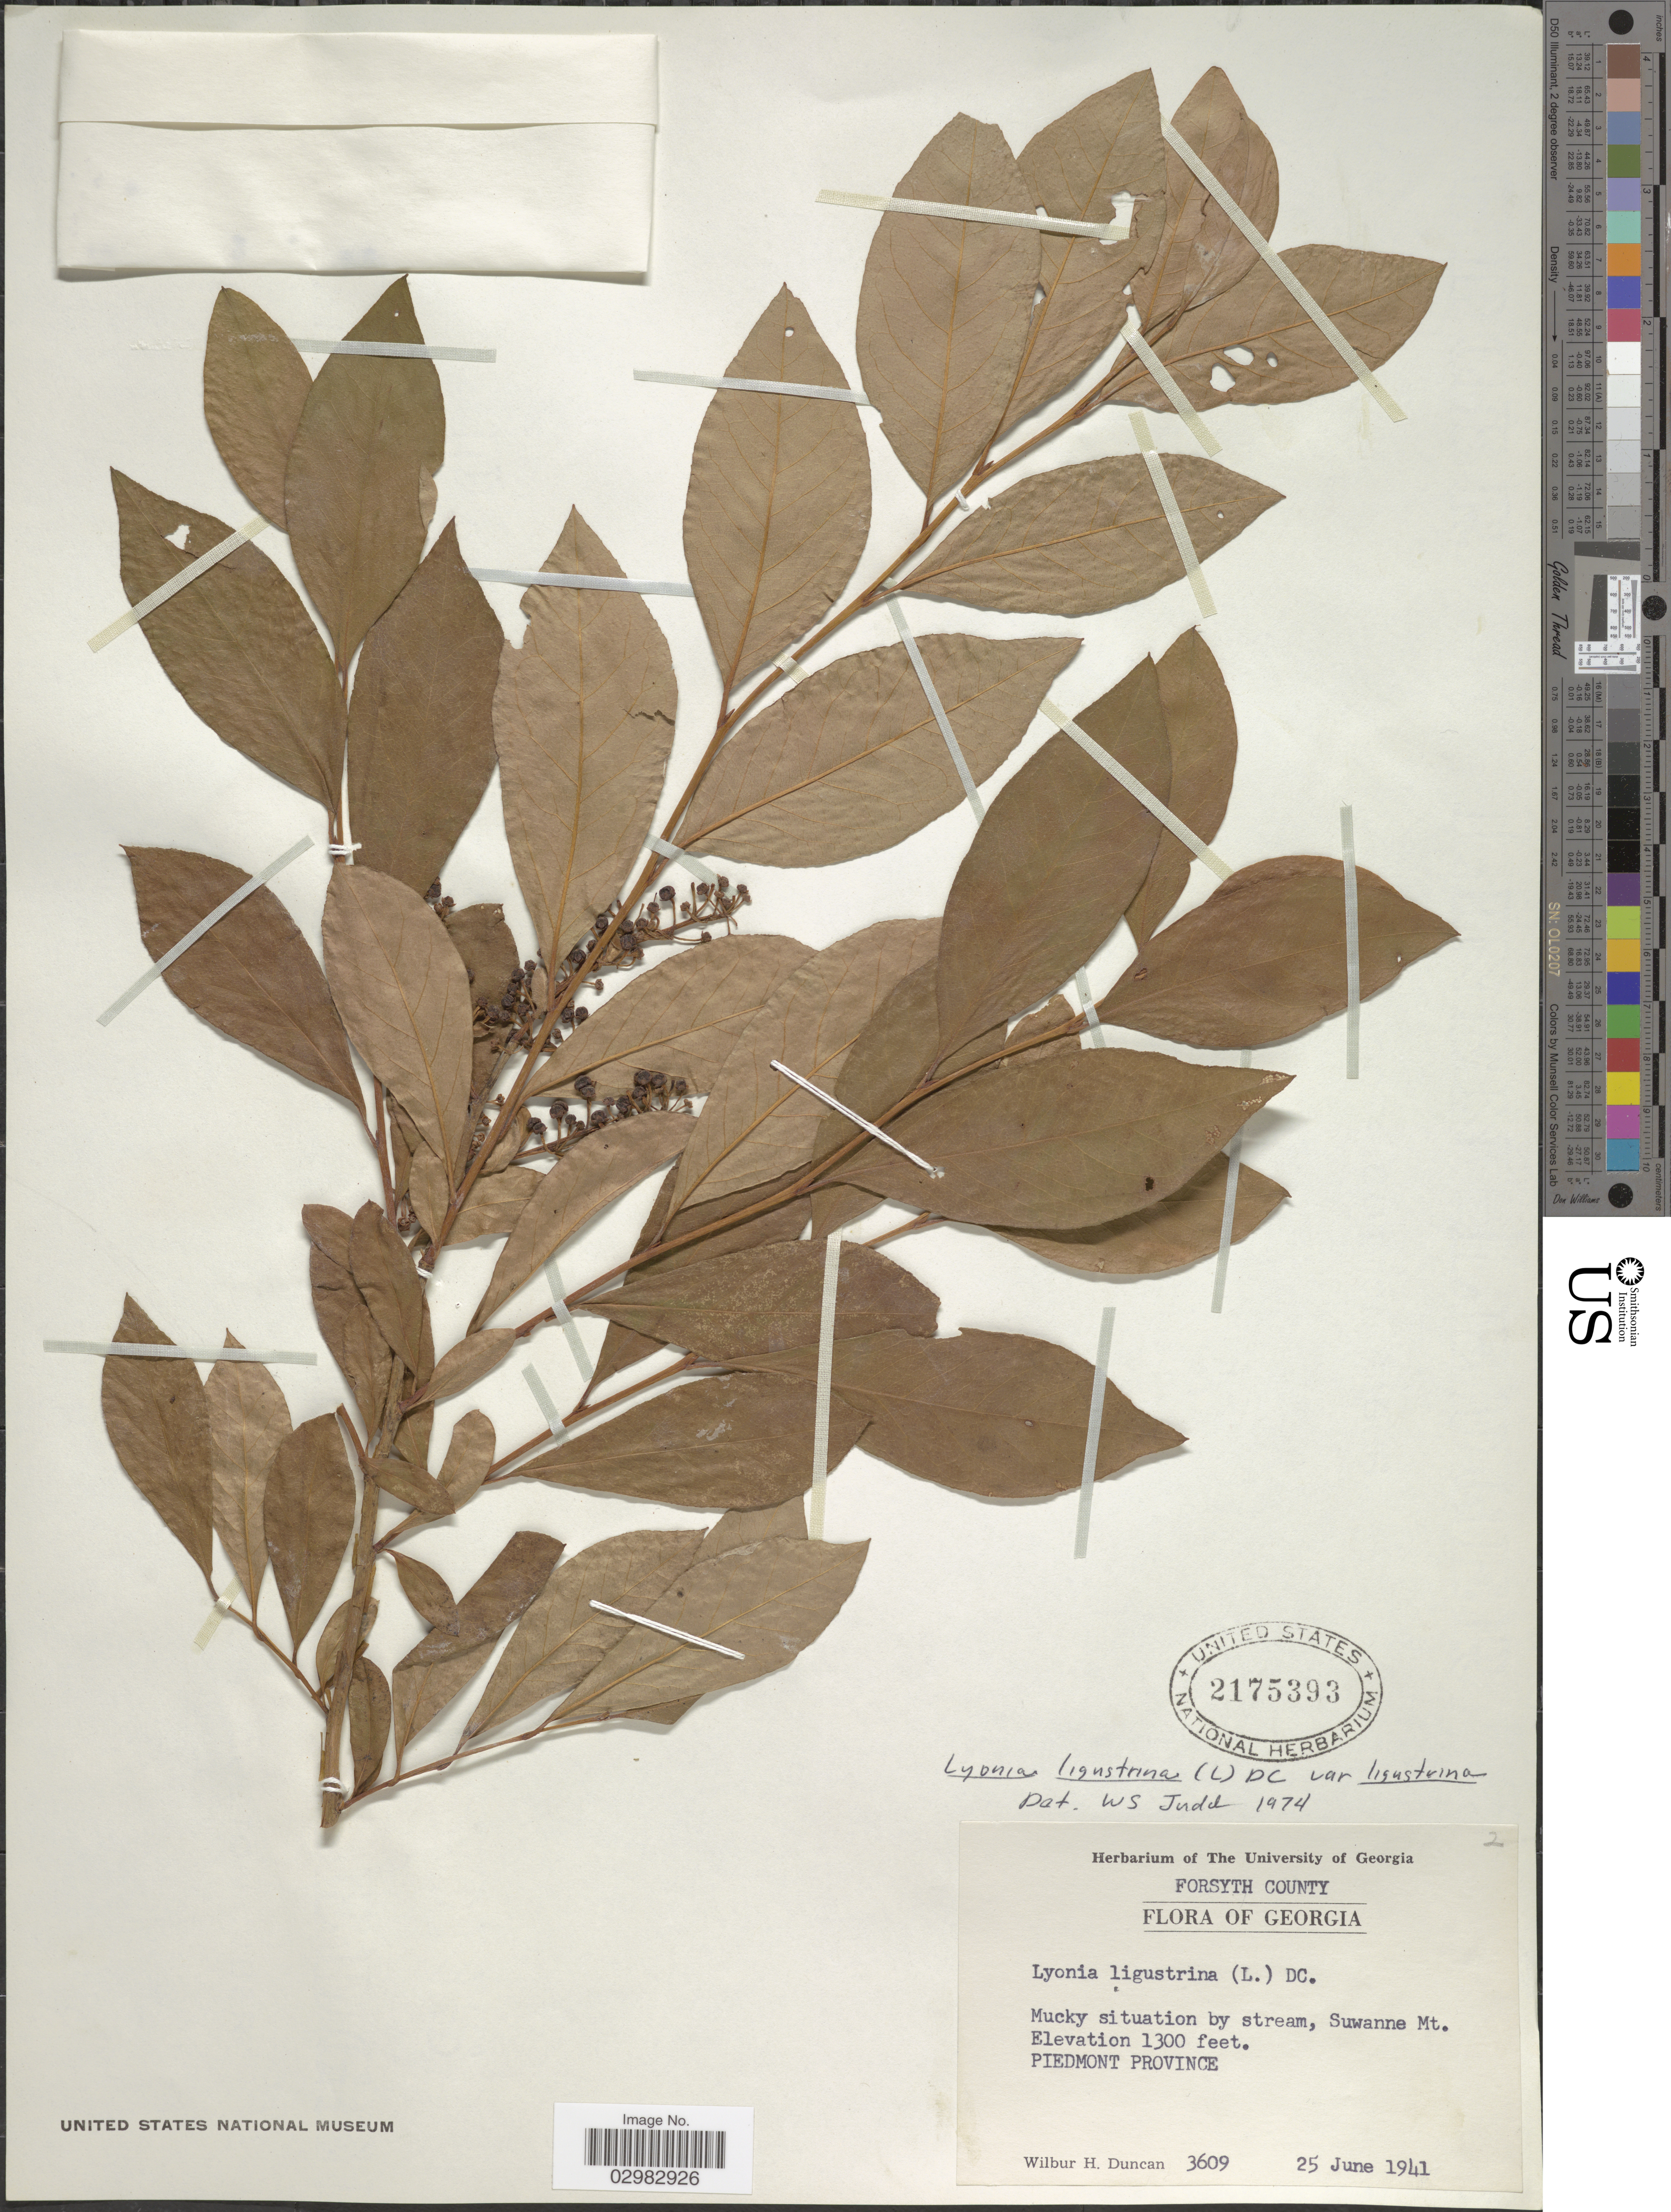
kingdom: Plantae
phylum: Tracheophyta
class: Magnoliopsida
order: Ericales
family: Ericaceae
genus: Lyonia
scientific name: Lyonia ligustrina var. ligustrina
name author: (L.) DC.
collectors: W. H. Duncan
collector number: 3609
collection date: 1941-06-25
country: United States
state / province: Georgia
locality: Forsyth County, Mucky situation by stream, Suwanne Mt. Piedmont Province.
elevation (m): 396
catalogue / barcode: US 2175393